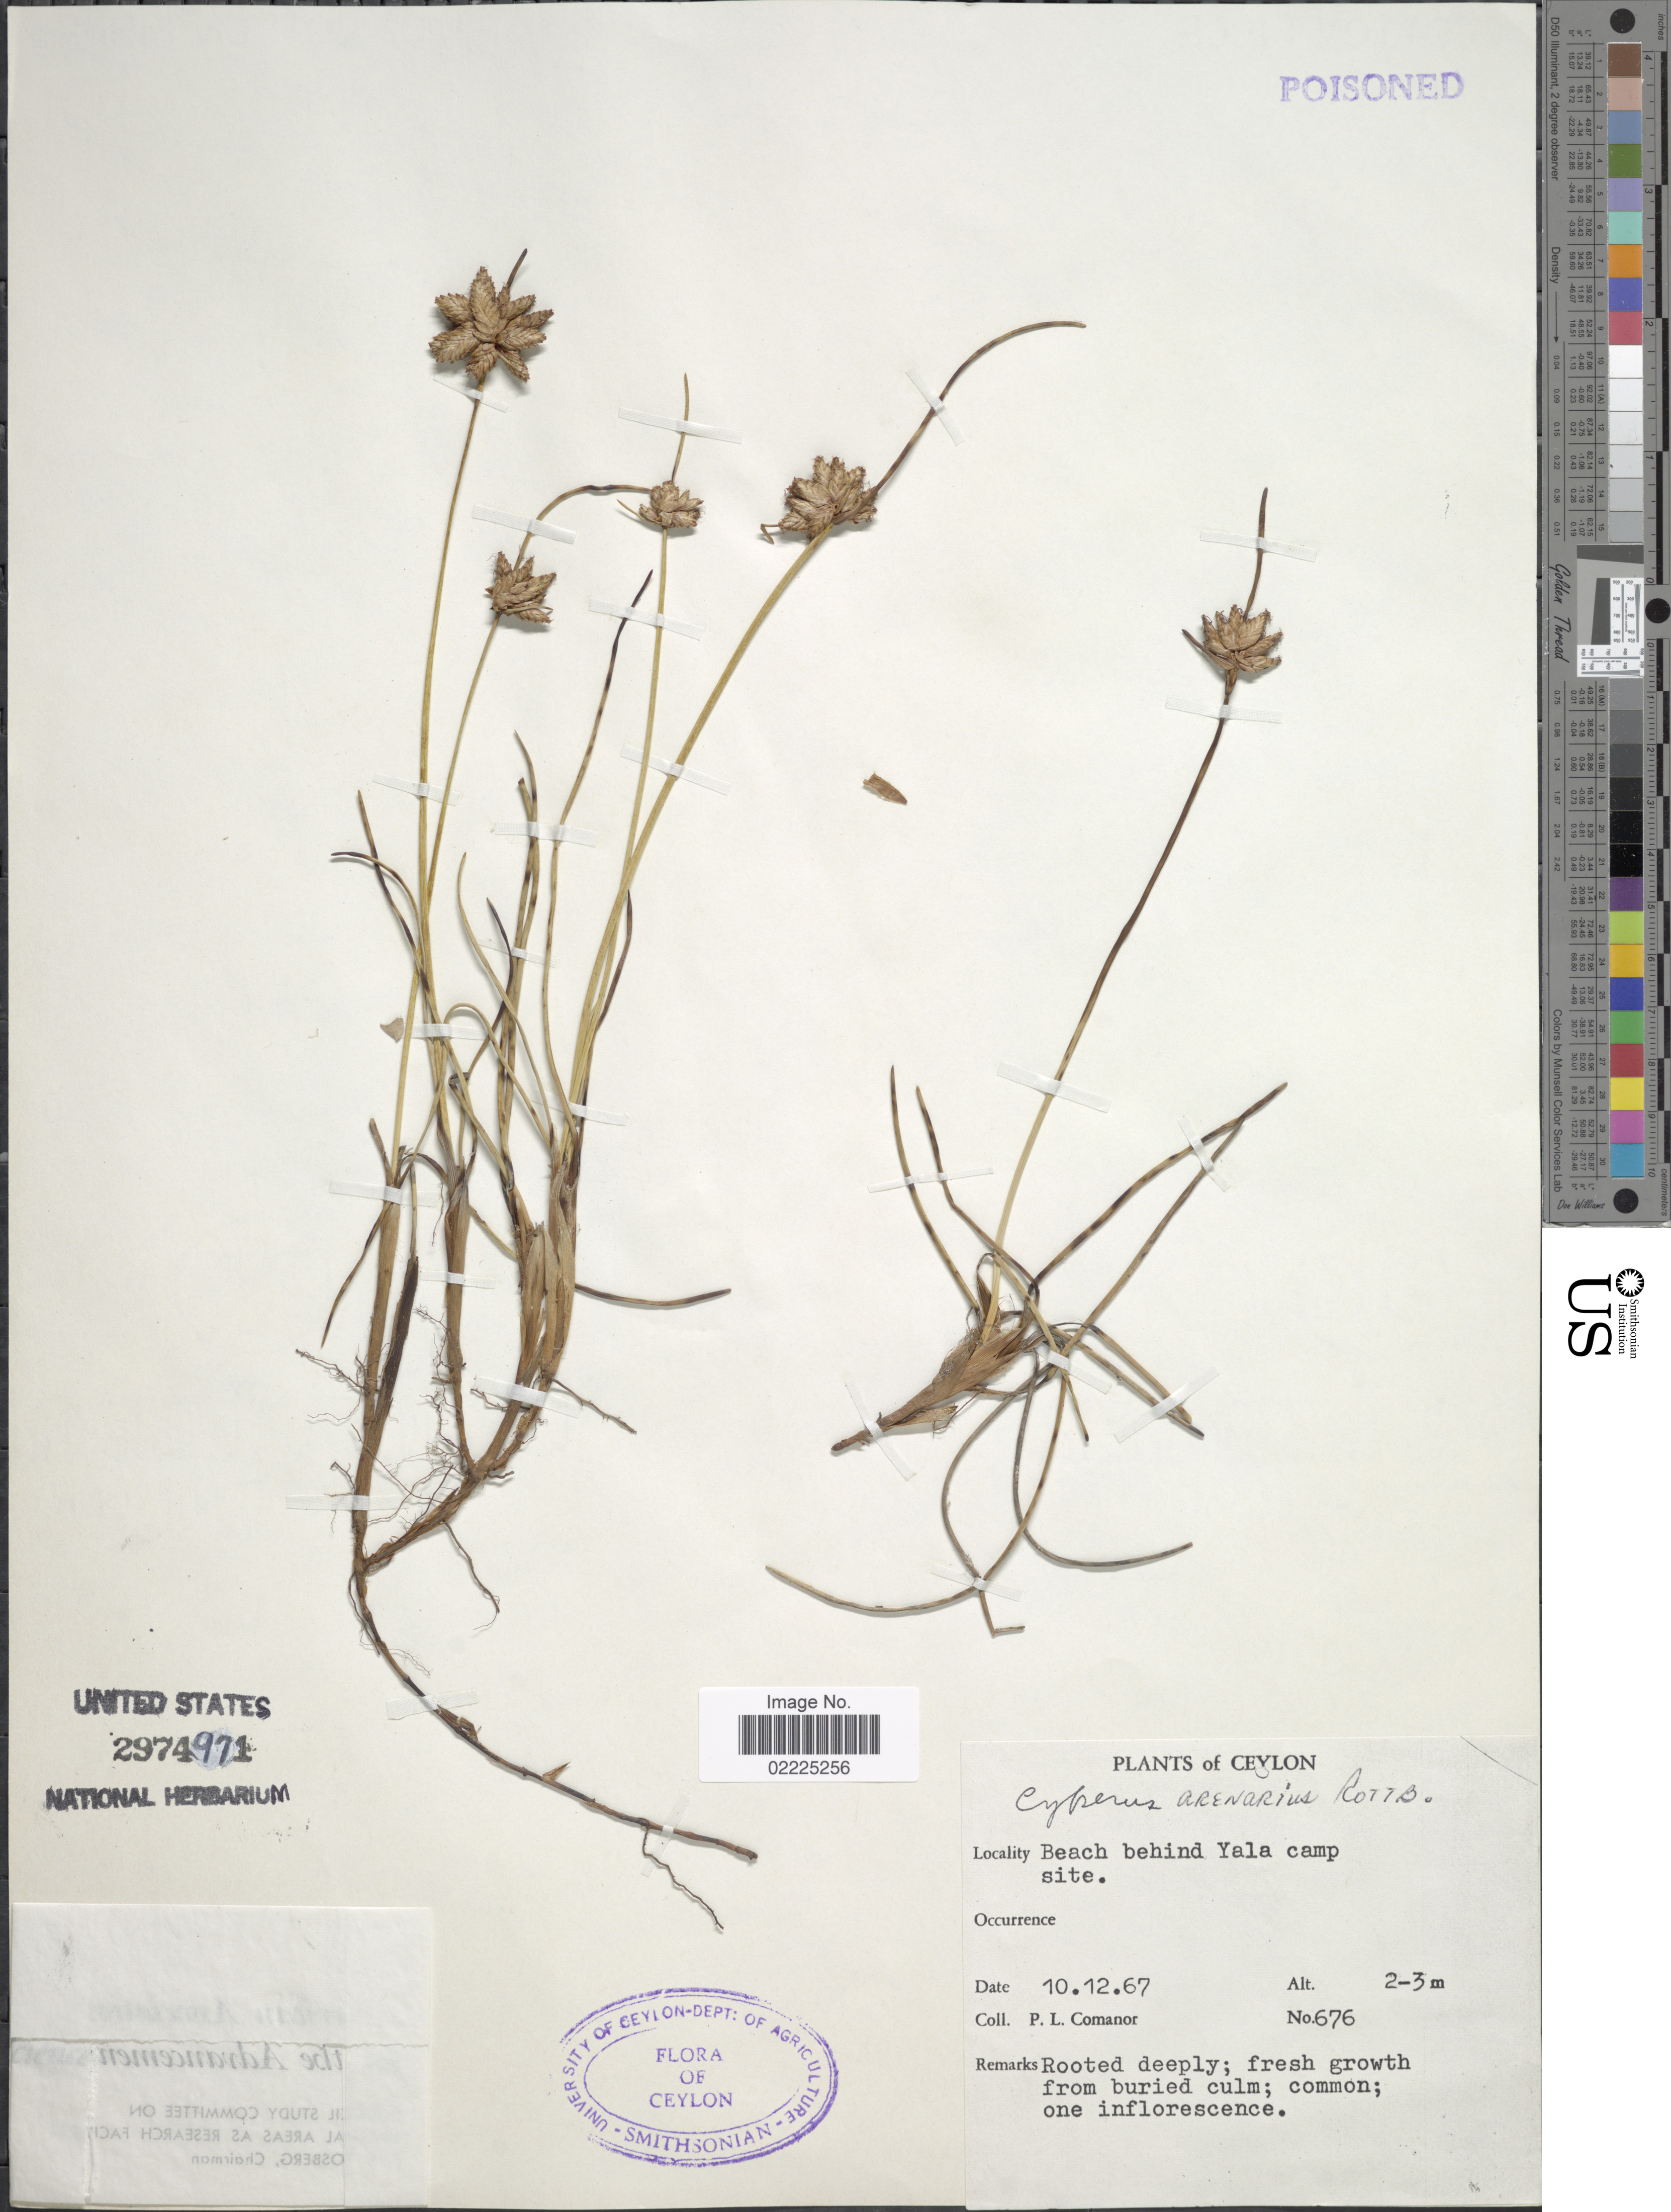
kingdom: Plantae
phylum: Tracheophyta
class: Liliopsida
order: Poales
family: Cyperaceae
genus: Cyperus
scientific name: Cyperus arenarius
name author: Retz.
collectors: P. Comanor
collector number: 676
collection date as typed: Transcribed d/m/y: 10/12/67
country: Sri Lanka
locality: Ceylon, Beach behind Yala campsite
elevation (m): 2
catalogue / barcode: US 2974971